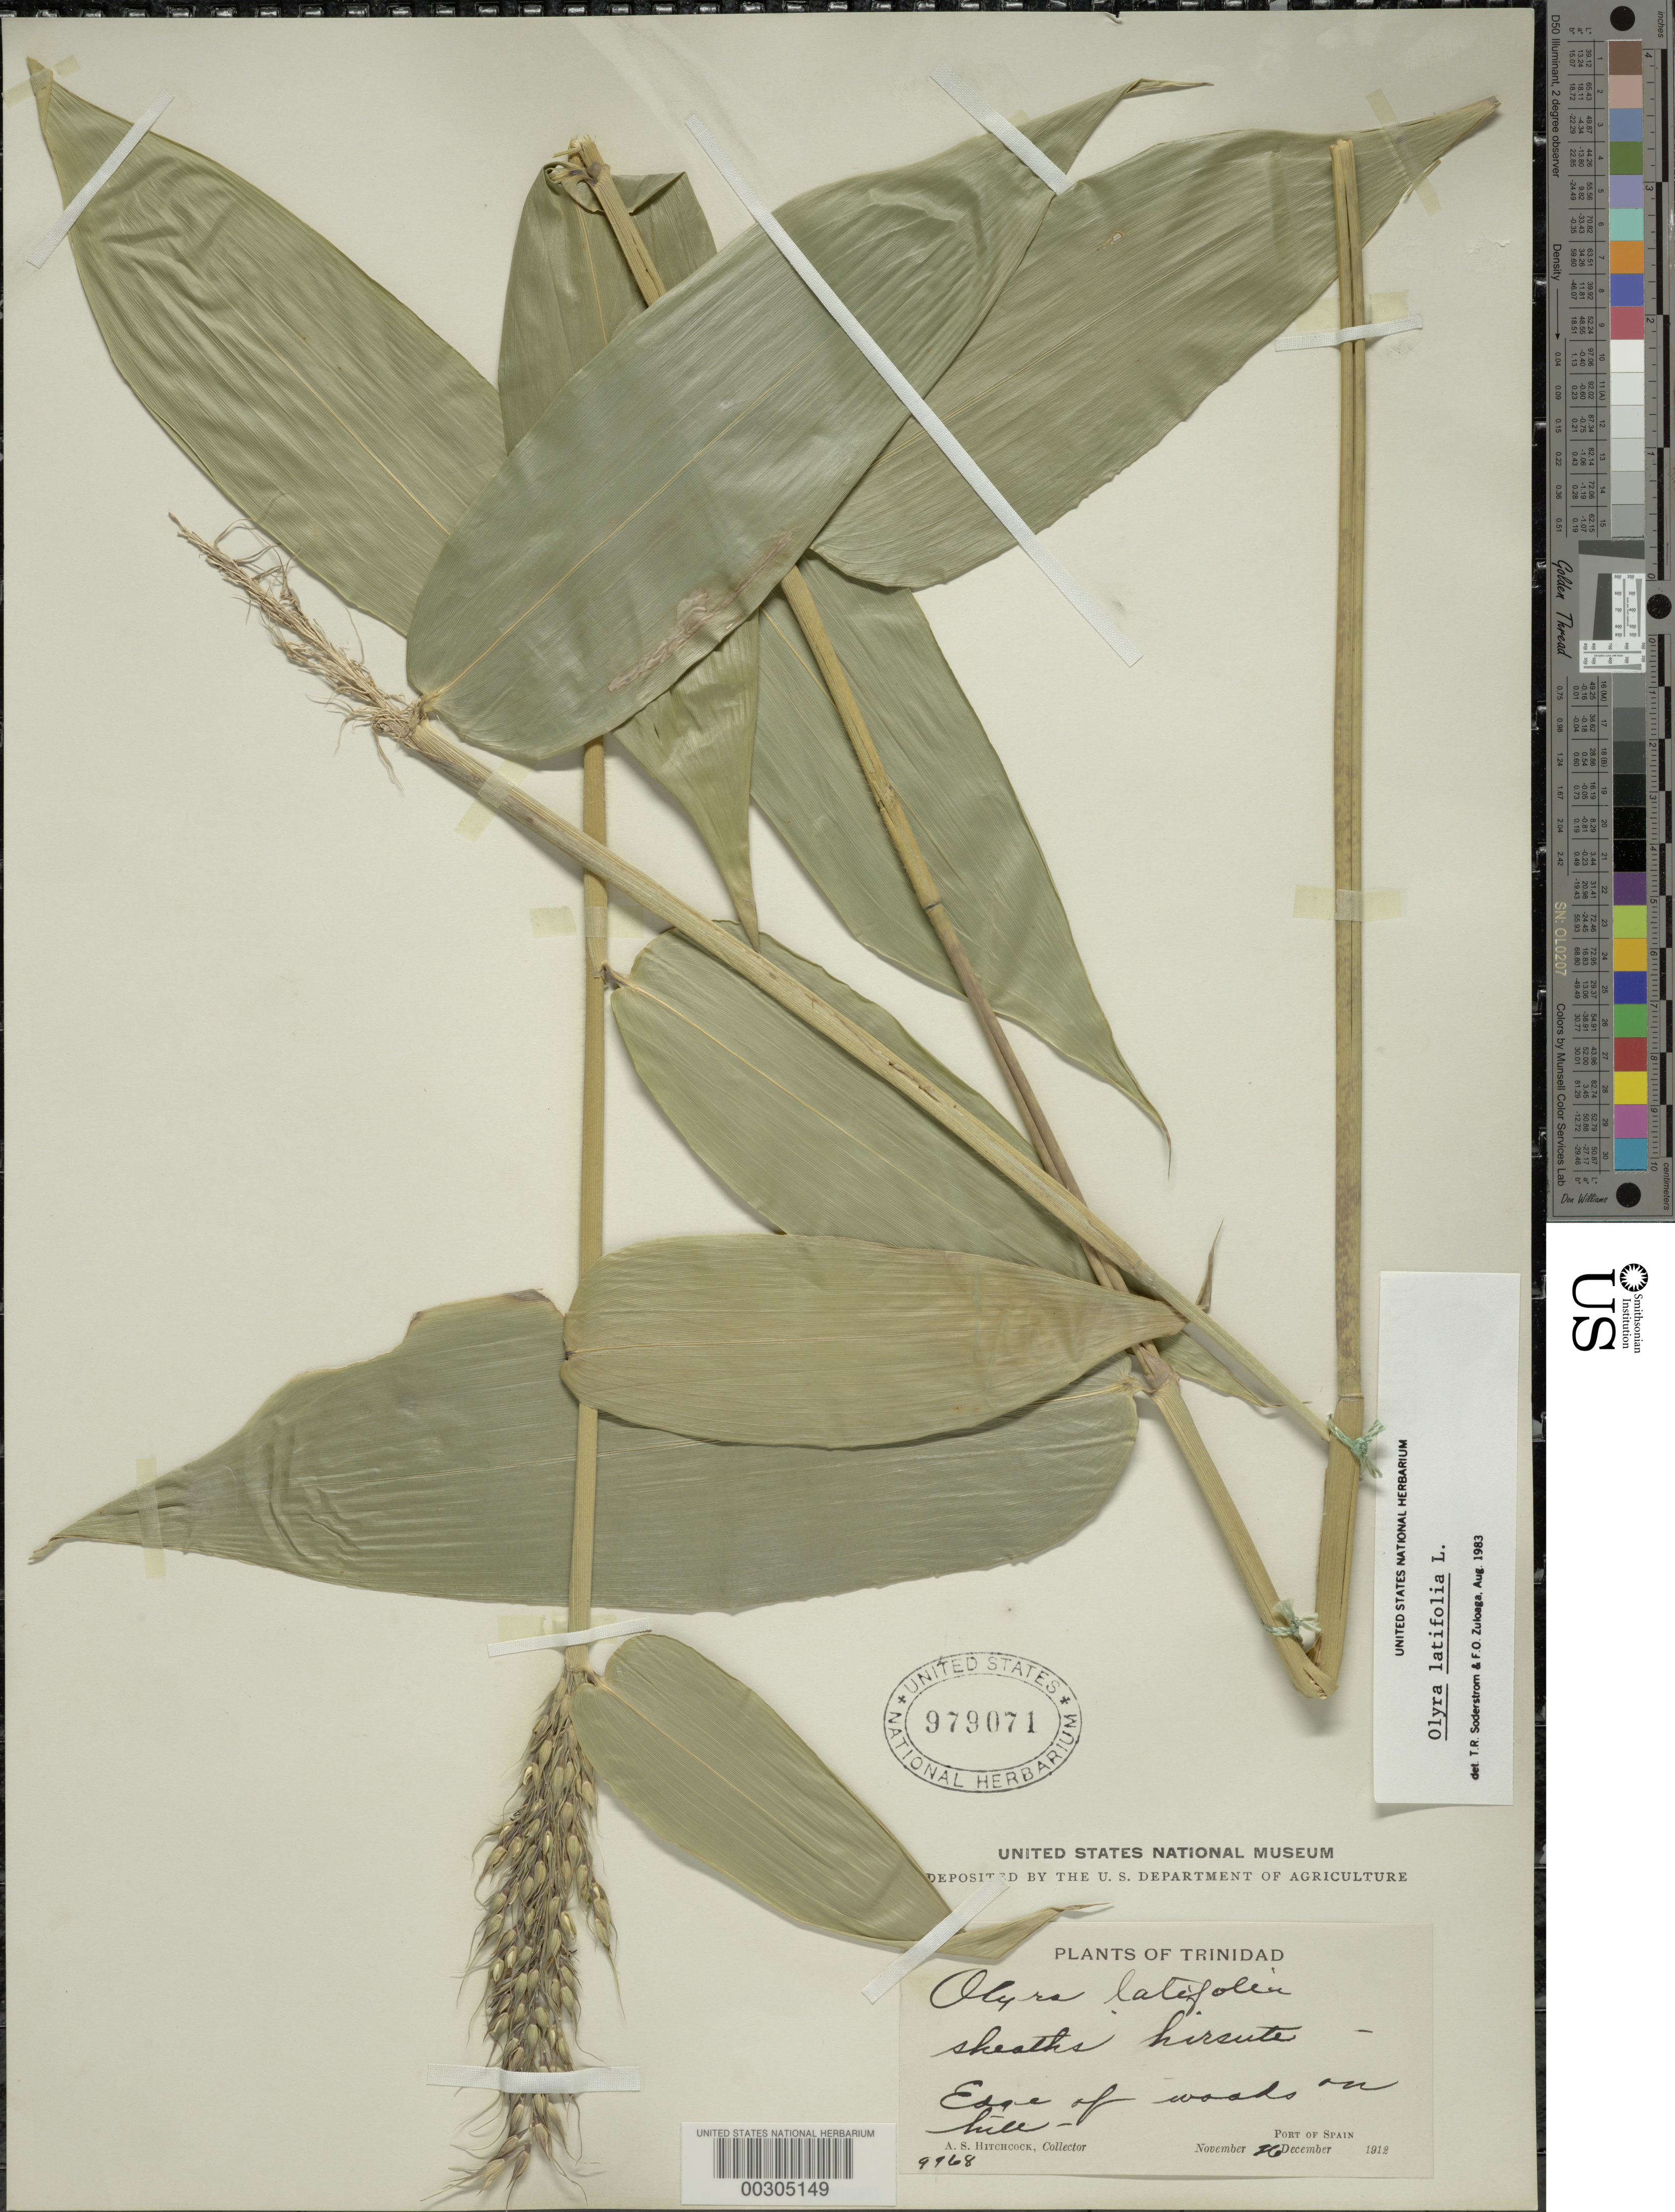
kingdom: Plantae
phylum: Tracheophyta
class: Liliopsida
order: Poales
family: Poaceae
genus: Olyra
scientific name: Olyra latifolia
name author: L.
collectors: A. S. Hitchcock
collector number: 9968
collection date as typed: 26 Nov 1912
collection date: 1912-11-26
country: Trinidad and Tobago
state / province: Port of Spain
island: Trinidad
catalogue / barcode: US 979071